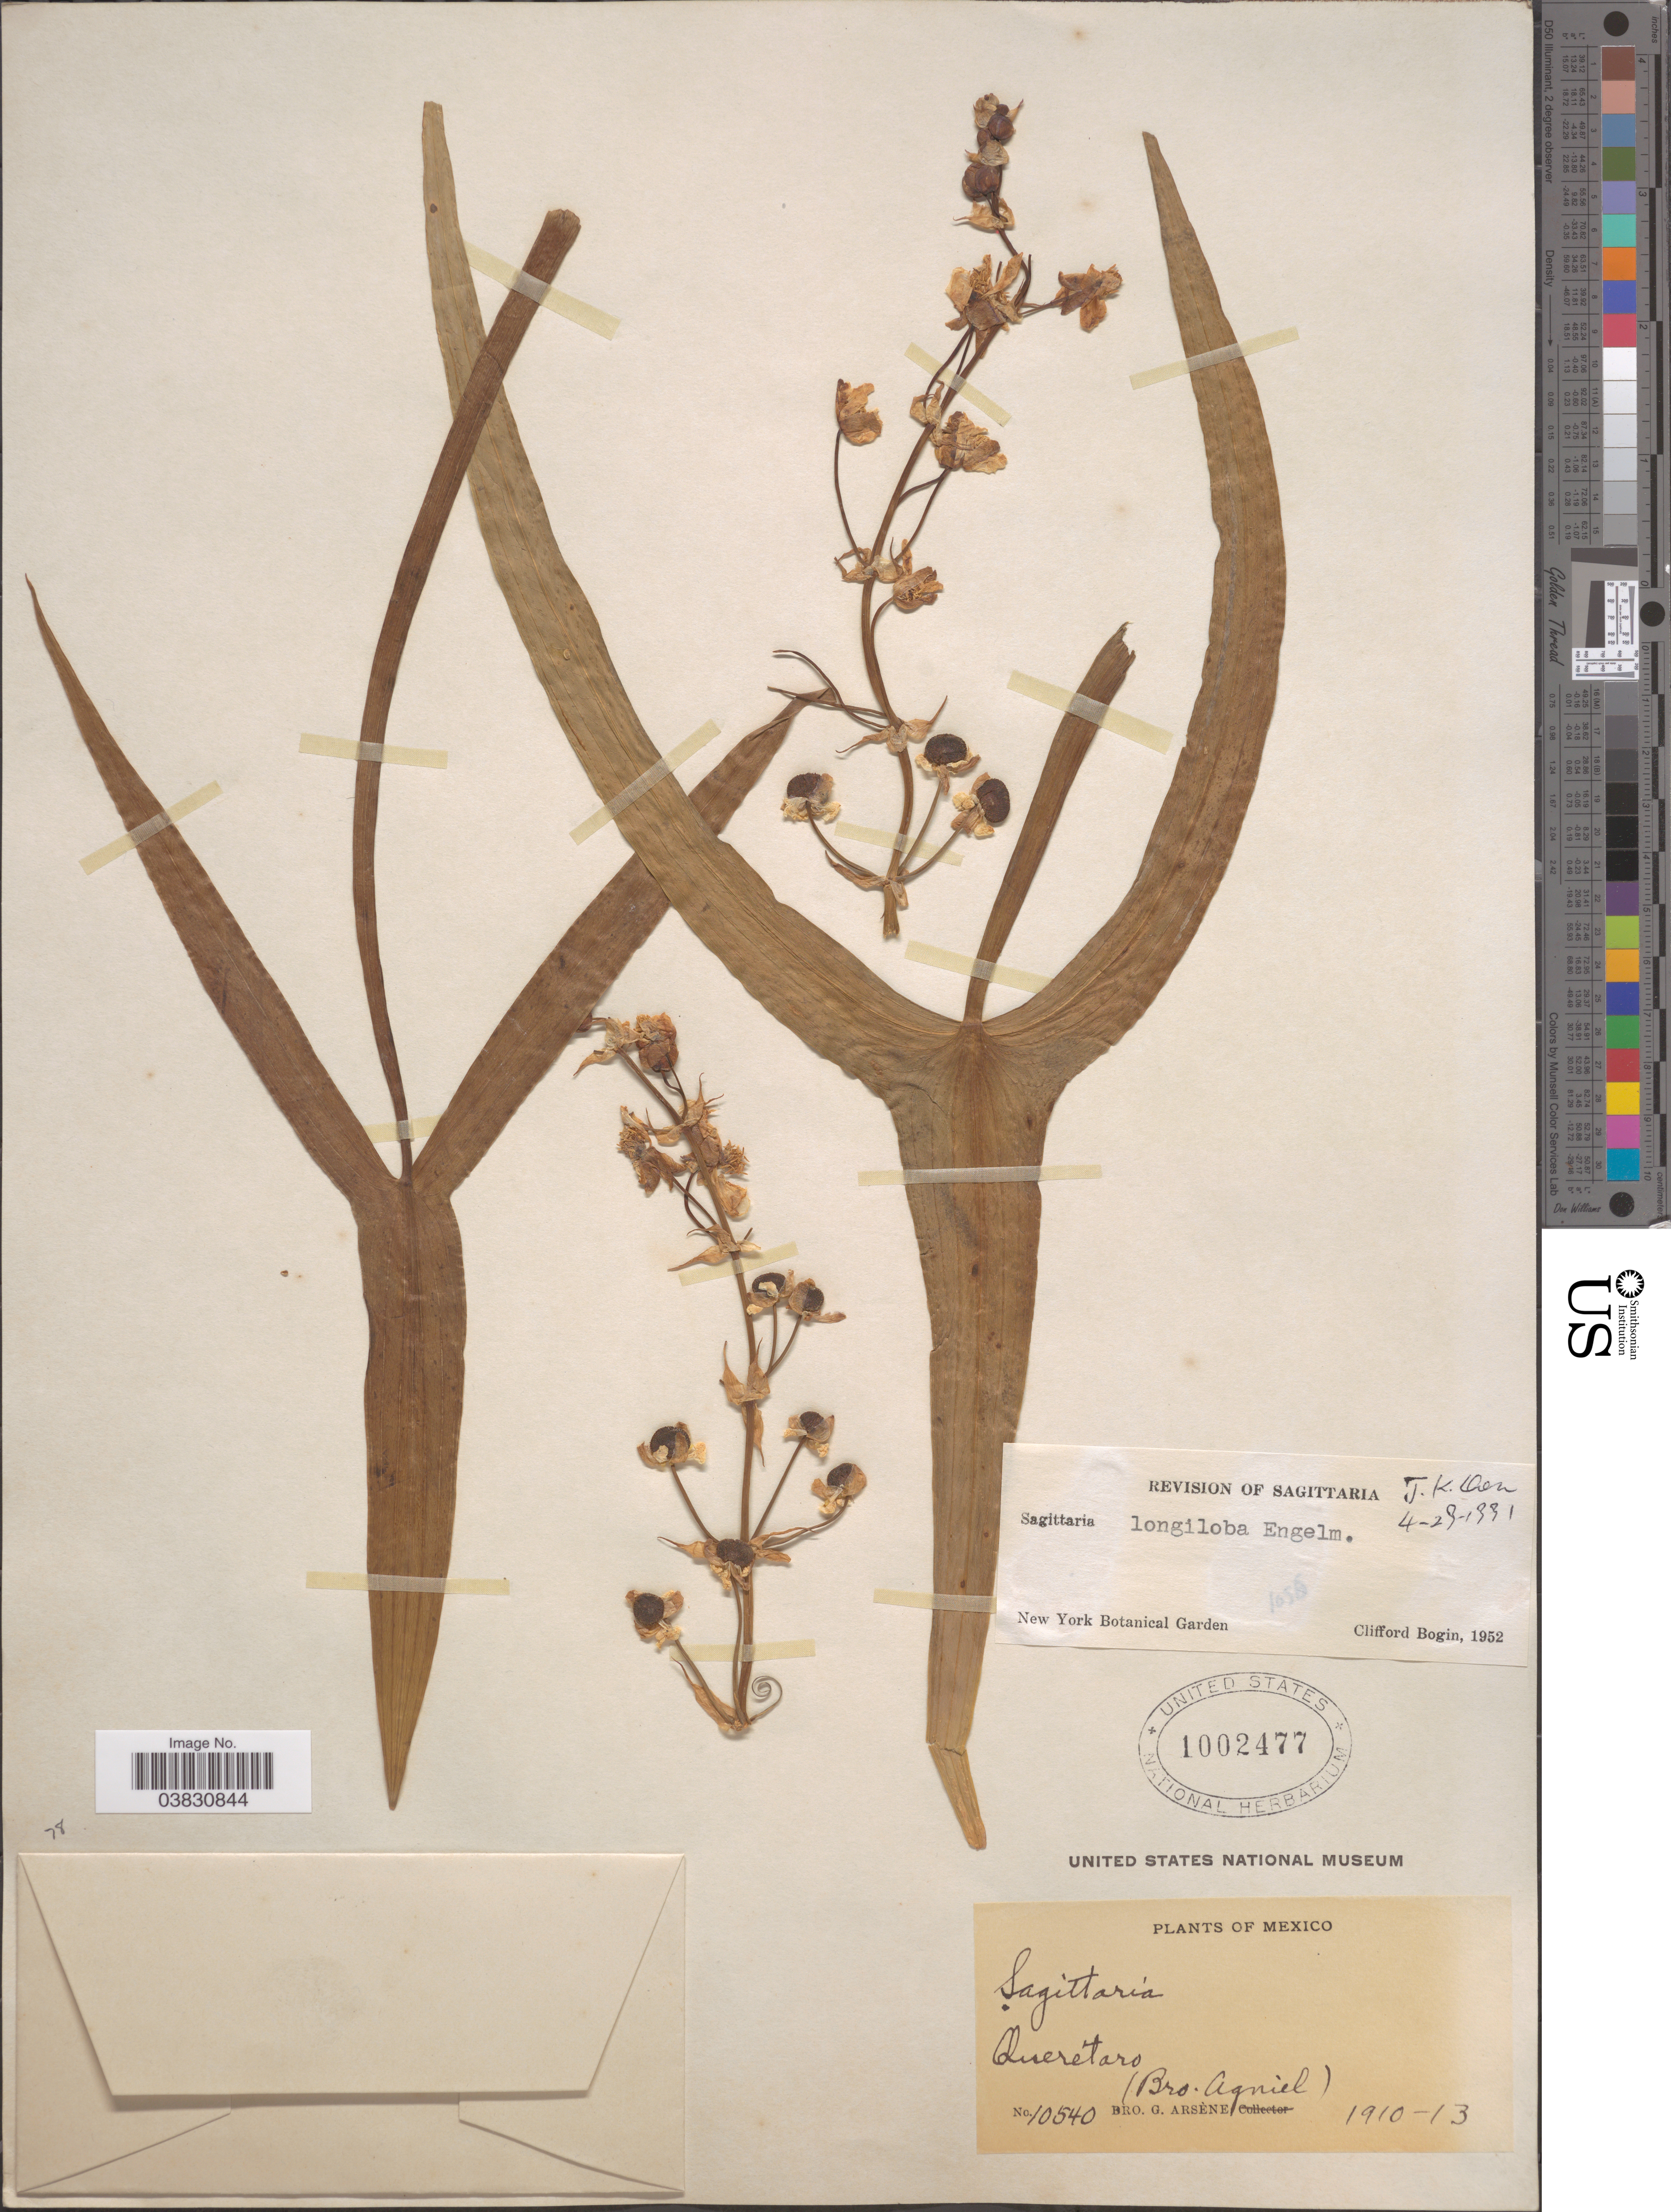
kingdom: Plantae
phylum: Tracheophyta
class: Liliopsida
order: Alismatales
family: Alismataceae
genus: Sagittaria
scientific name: Sagittaria longiloba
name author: Engelm. ex J.G. Sm.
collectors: Bro. G. Arsène & Bro. Agniel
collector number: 10540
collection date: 1910/1913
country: Mexico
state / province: Querétaro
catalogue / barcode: US 1002477